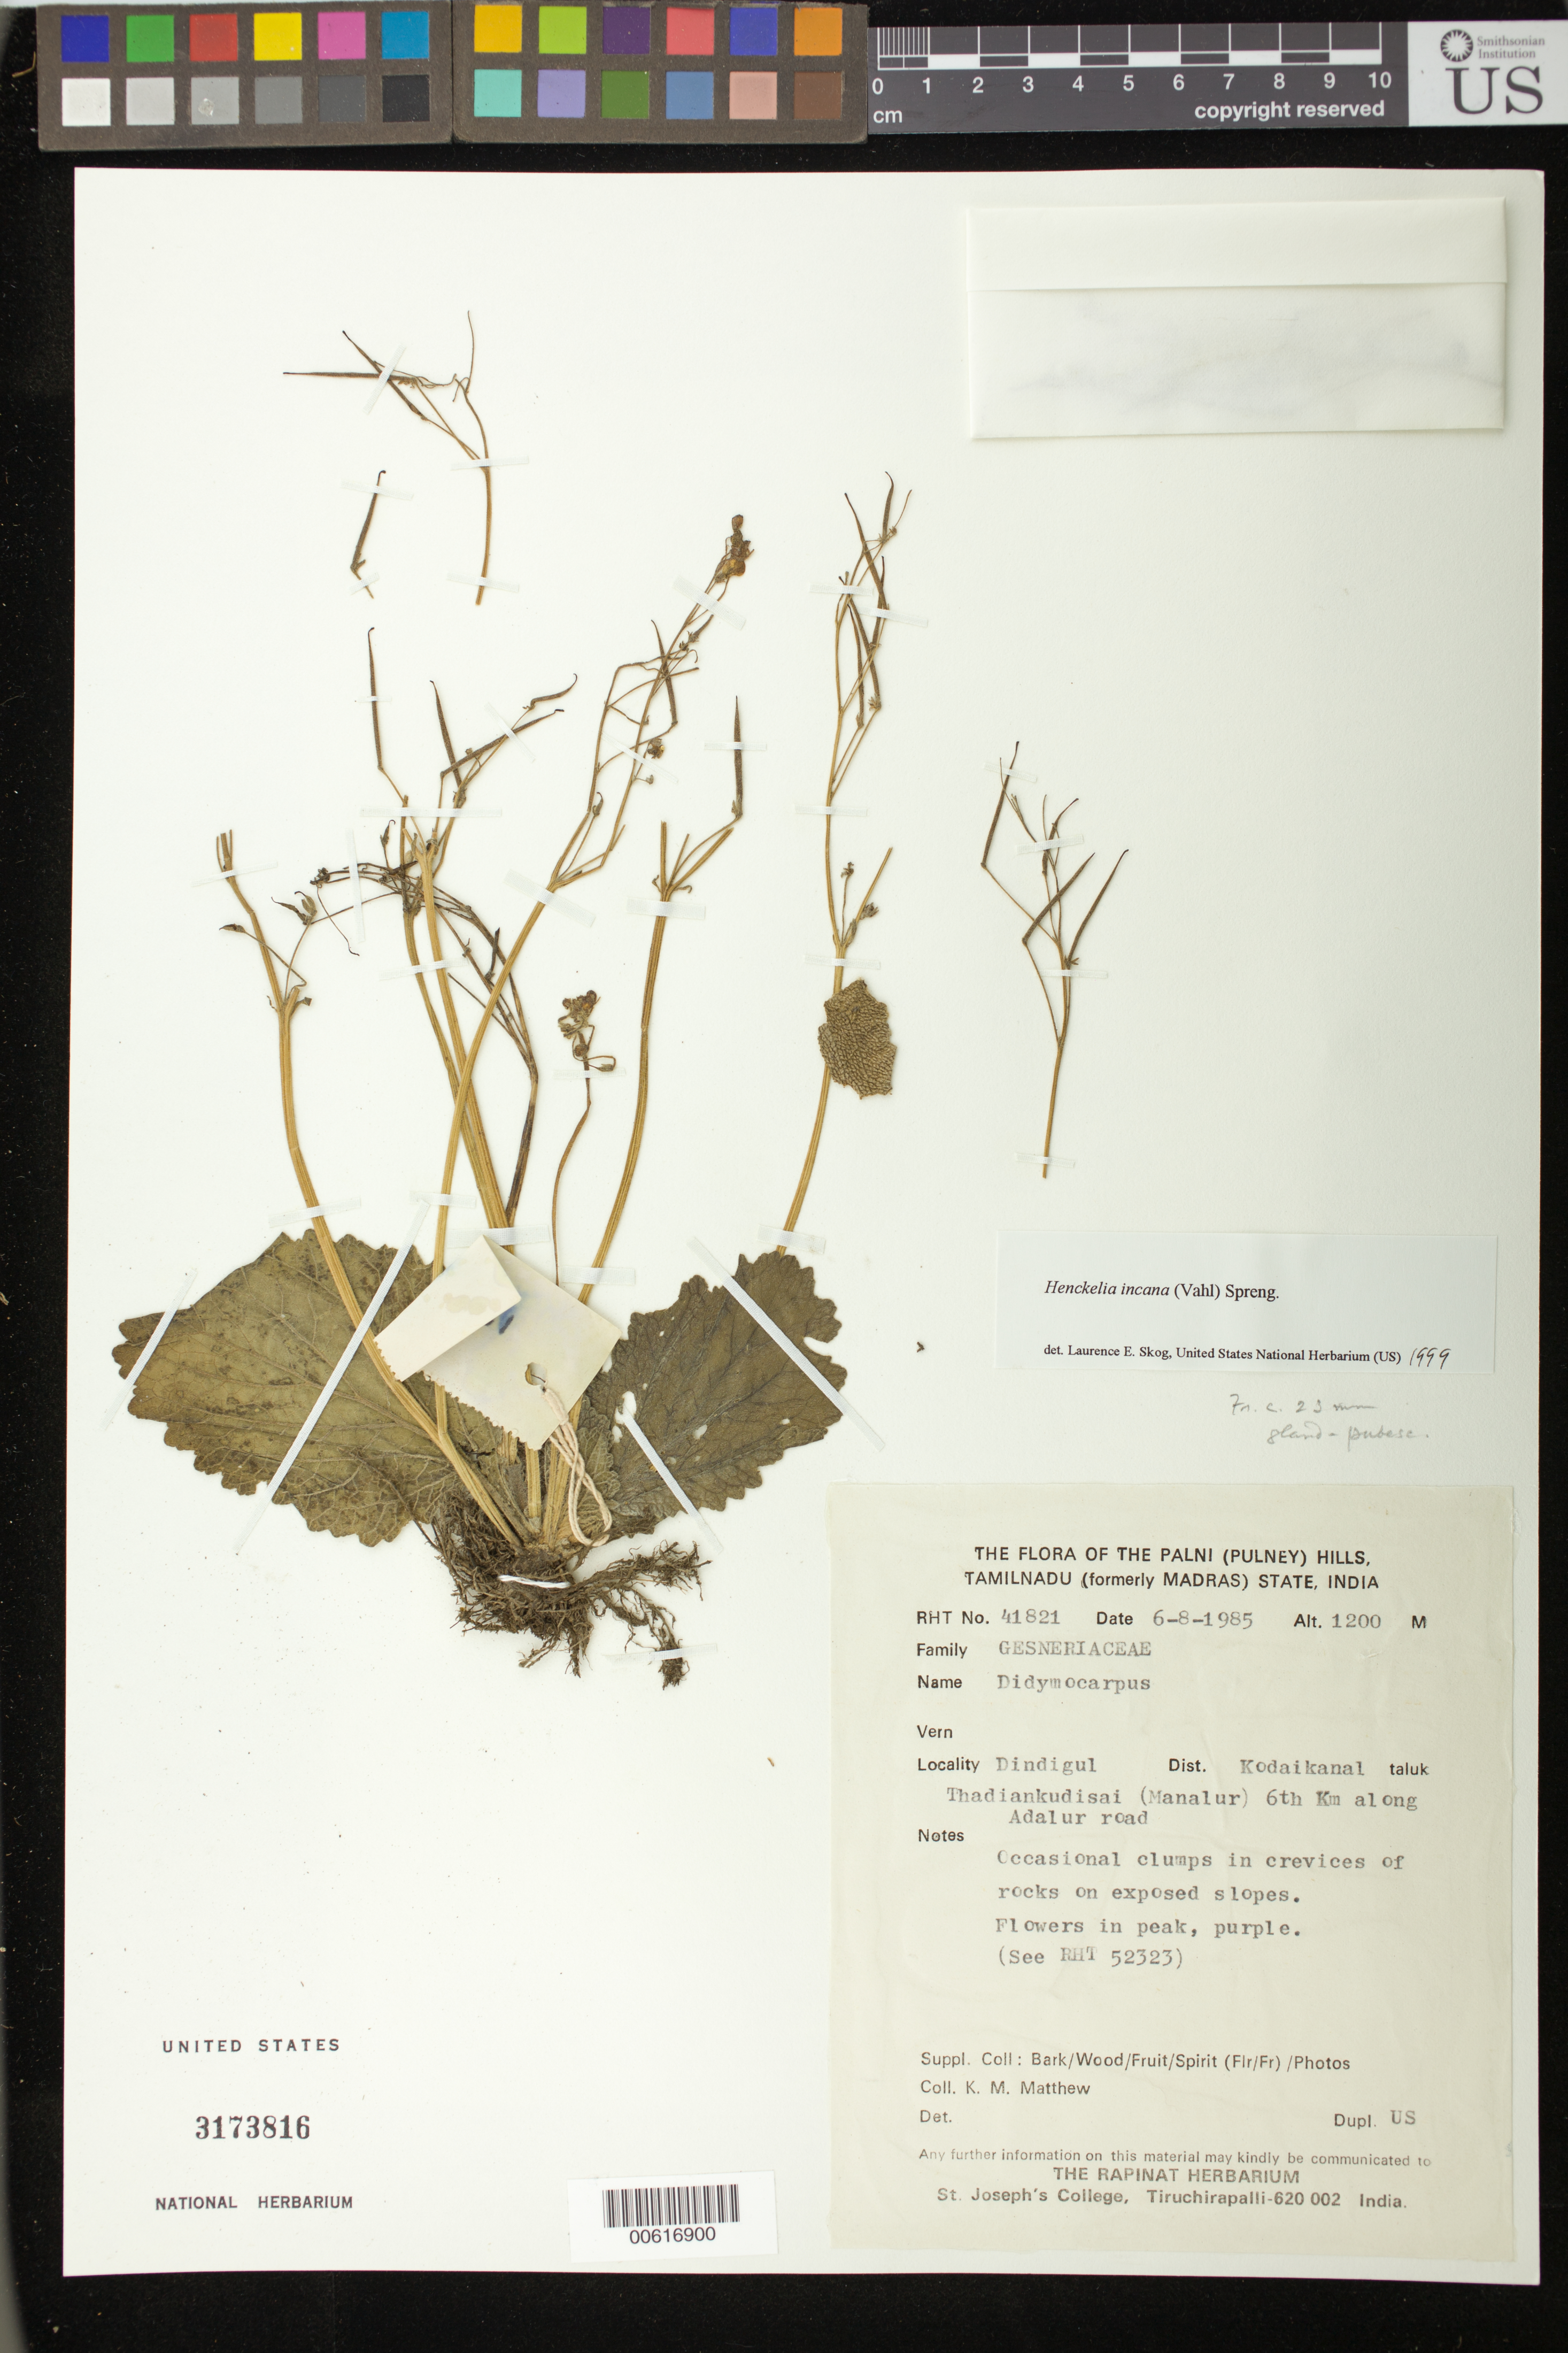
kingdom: Plantae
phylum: Tracheophyta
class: Magnoliopsida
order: Lamiales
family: Gesneriaceae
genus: Henckelia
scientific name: Henckelia incana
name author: (Vahl) Spreng.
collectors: K. M. Matthew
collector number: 41821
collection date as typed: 06 Aug 1985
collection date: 1985-08-06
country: India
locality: Dingul, kodaikanal taluk, thadiankudisai, along adalur road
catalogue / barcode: US 3173816